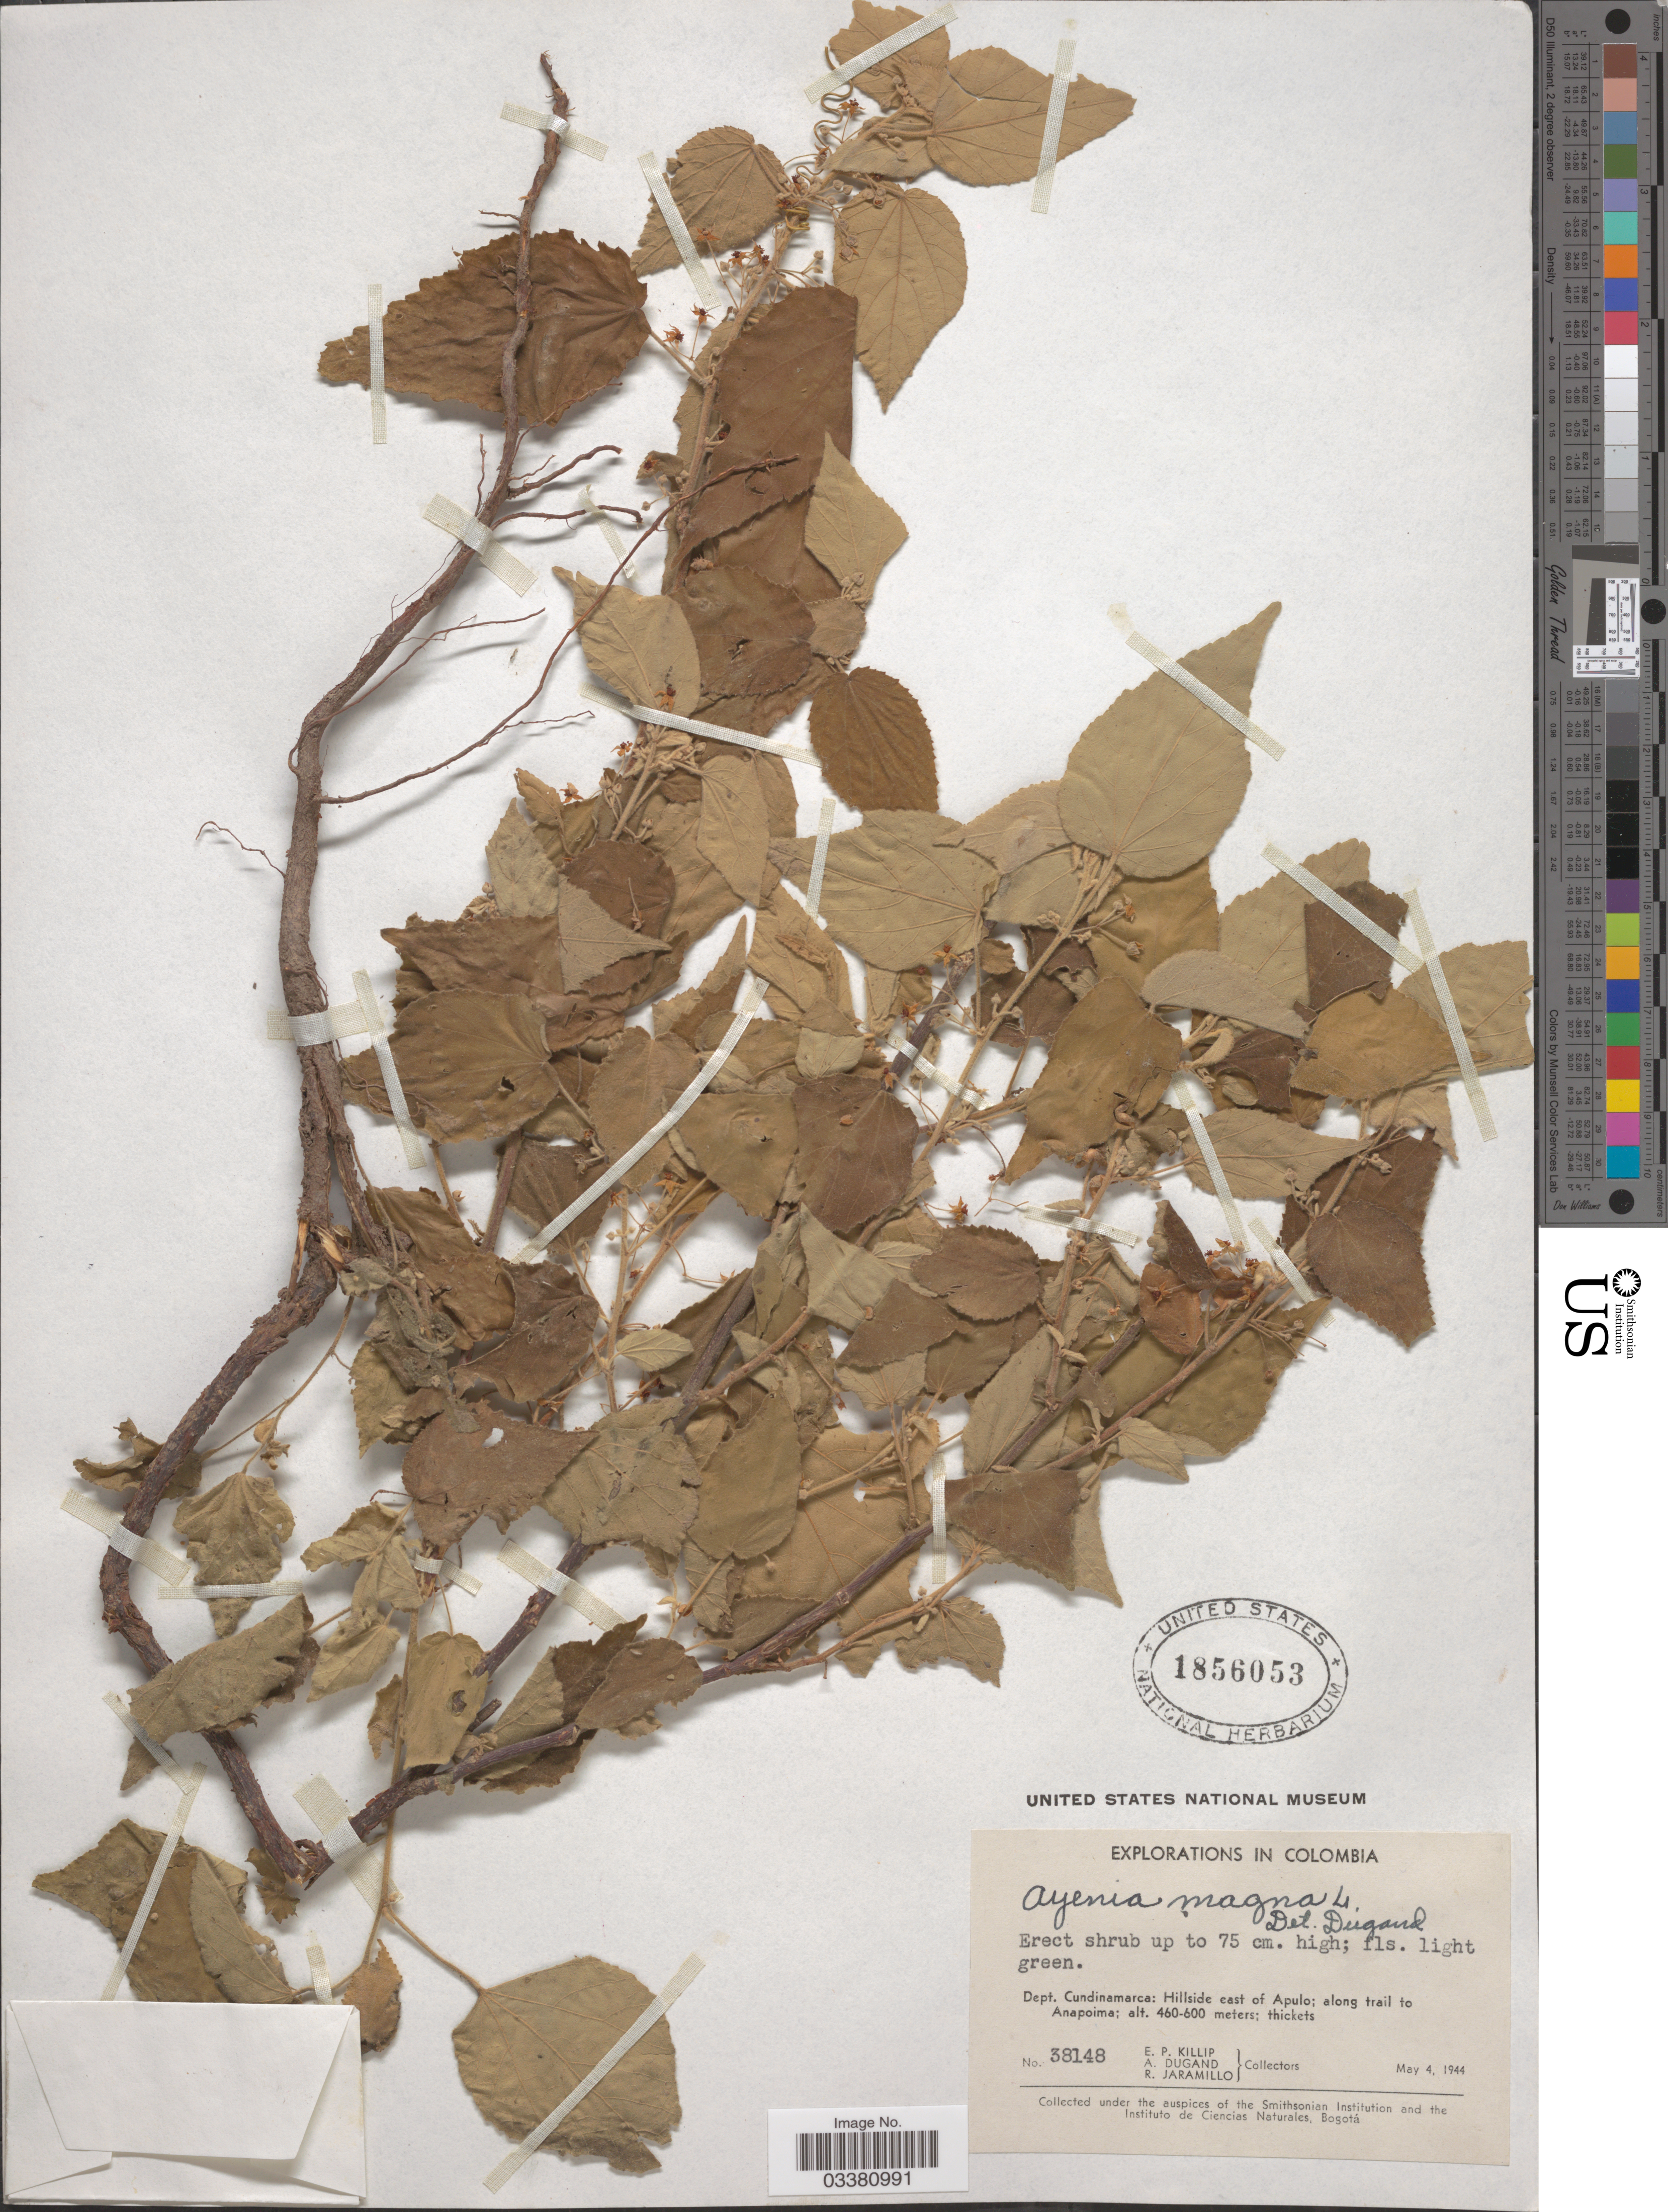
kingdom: Plantae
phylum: Tracheophyta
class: Magnoliopsida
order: Malvales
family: Malvaceae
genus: Ayenia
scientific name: Ayenia magna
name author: L.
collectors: E. P. Killip, A. Dugand & R. Jaramillo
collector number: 38148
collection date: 1944-05-04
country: Colombia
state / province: Cundinamarca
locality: Dept. Cundinamarca: Hillside east of Apulo; along trail to Anapoima.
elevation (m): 460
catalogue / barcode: US 1856053